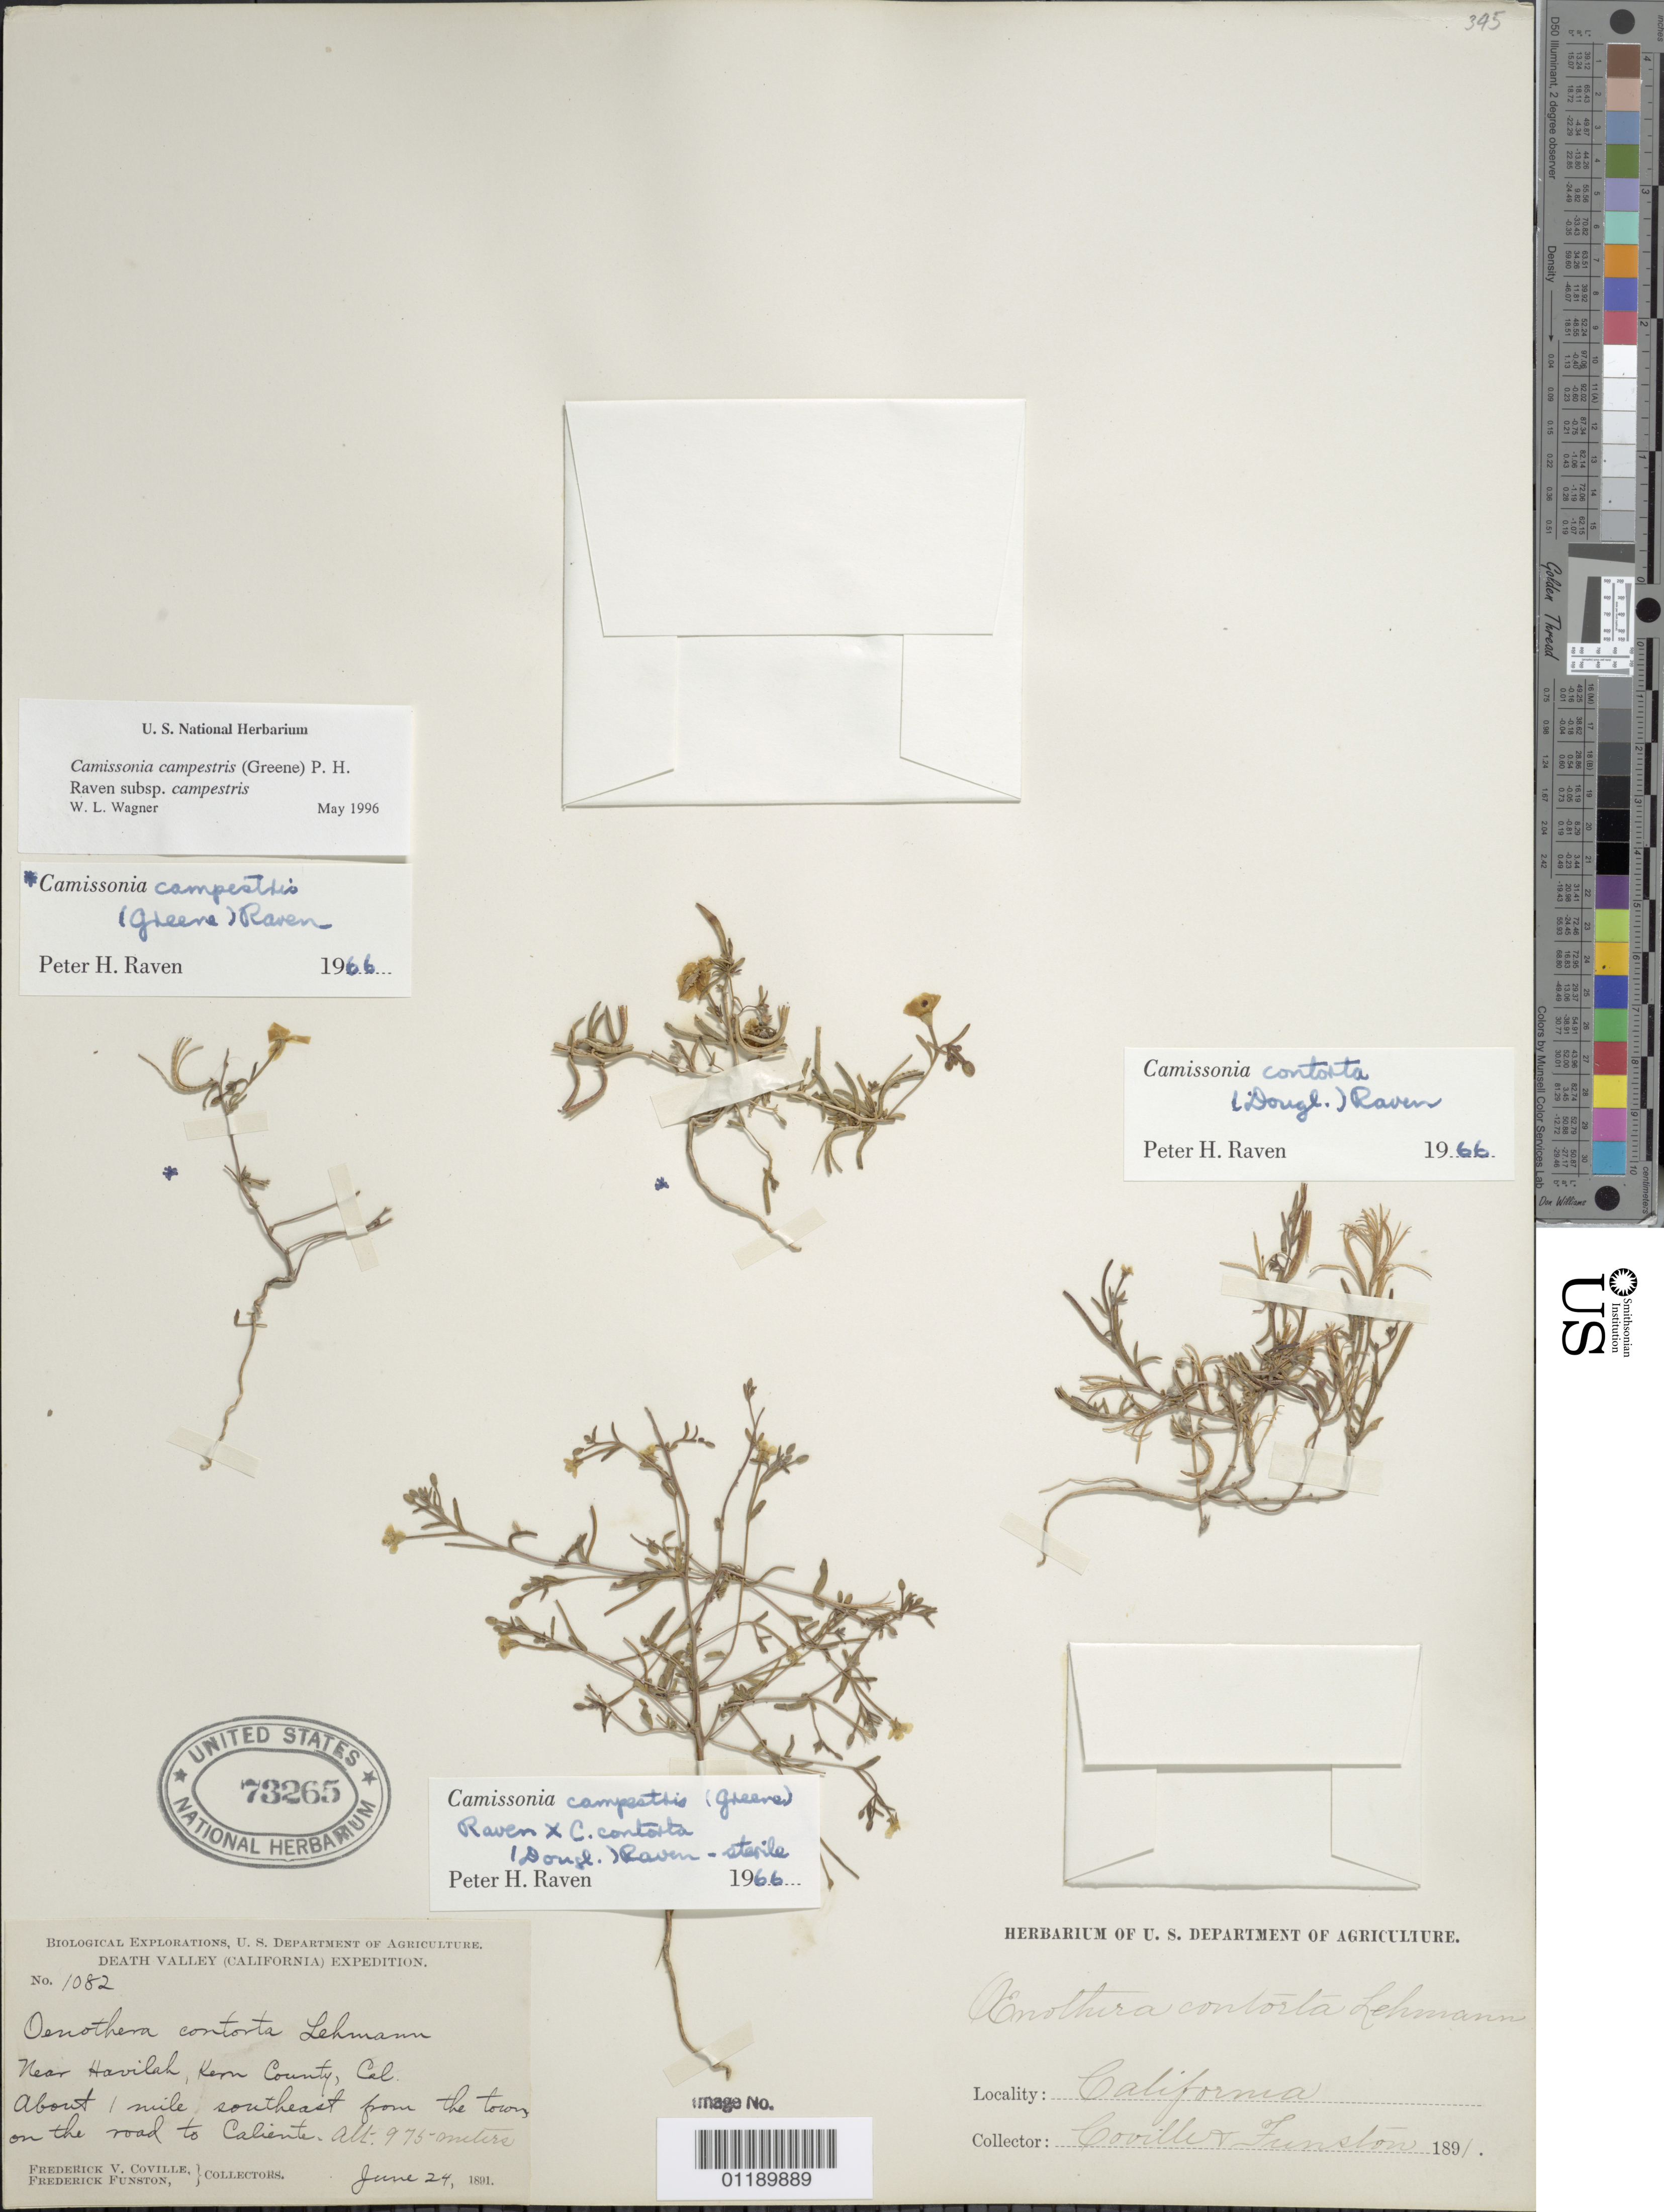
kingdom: Plantae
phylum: Tracheophyta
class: Magnoliopsida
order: Myrtales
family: Onagraceae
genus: Camissonia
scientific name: Camissonia campestris subsp. campestris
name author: (Greene) P.H. Raven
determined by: Wagner, W. L., (BOT), Smithsonian Institution - National Museum of Natural History (UNITED STATES)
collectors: F. V. Coville & F. Funston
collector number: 1082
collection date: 1891-06-24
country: United States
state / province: California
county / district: Kern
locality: near Havilah, about 1 mile southeast from the town, on the road to Caliente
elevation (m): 975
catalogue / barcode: US 73265